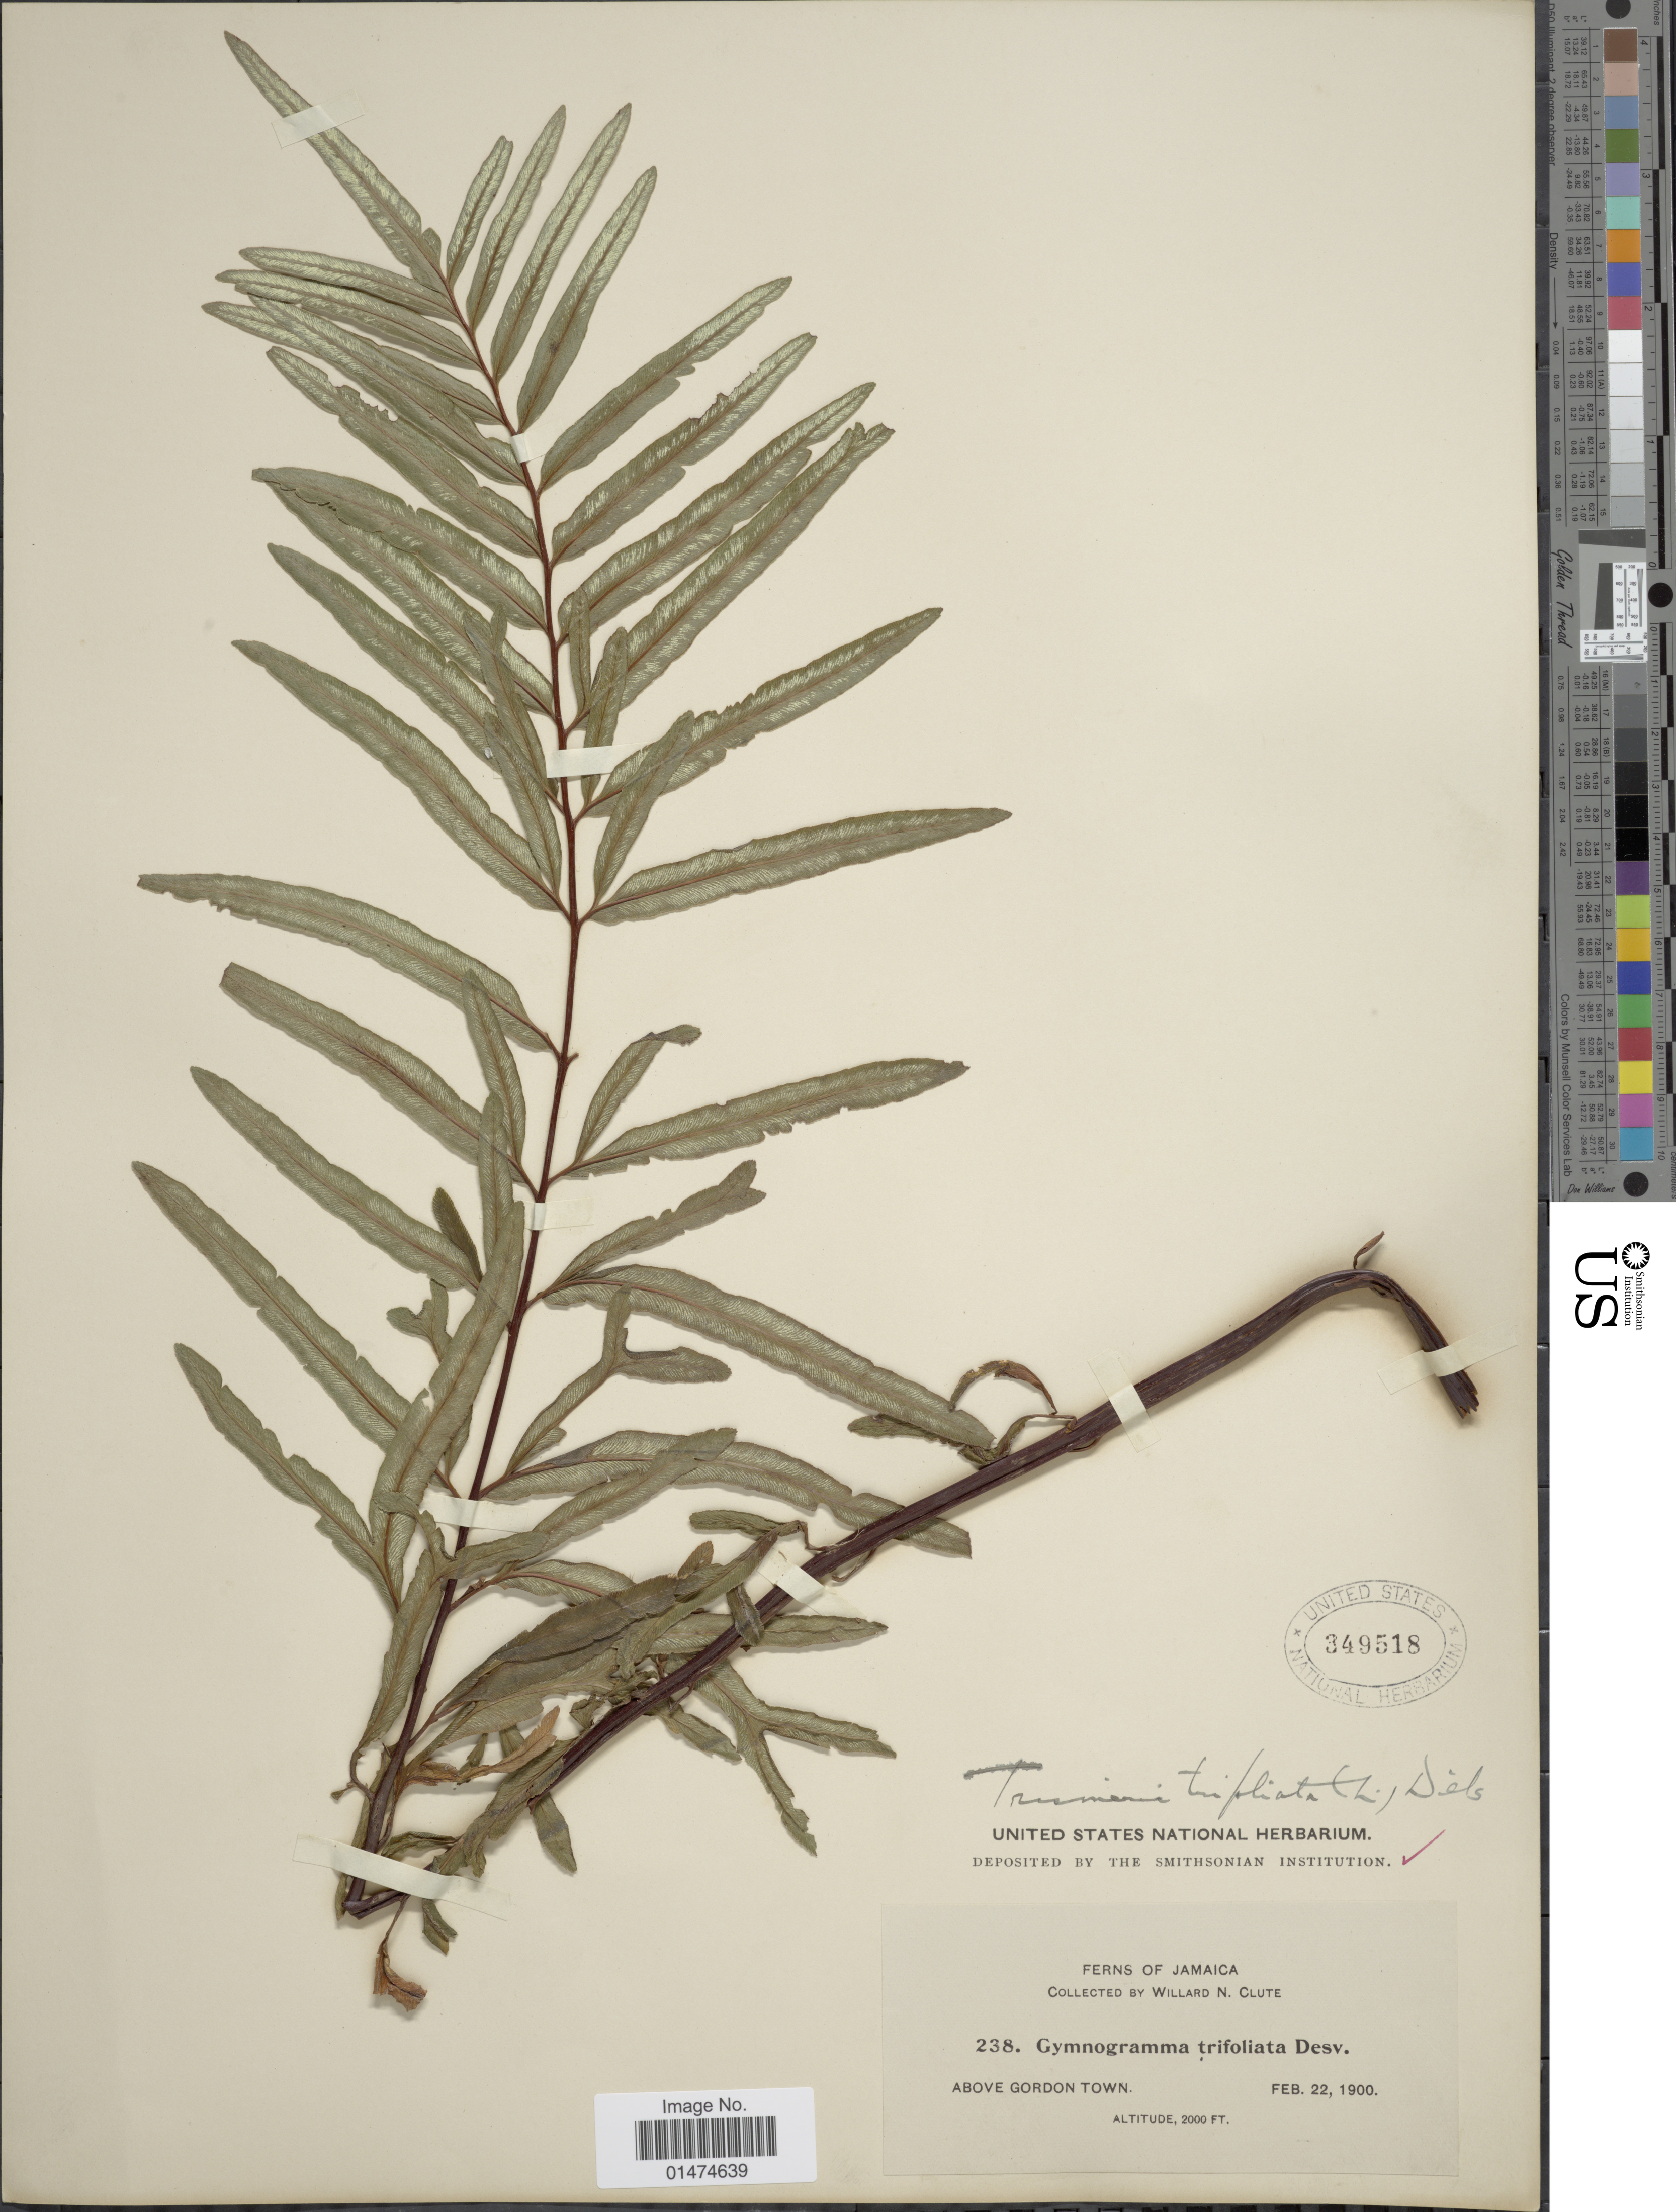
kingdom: Plantae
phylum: Tracheophyta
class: Polypodiopsida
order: Polypodiales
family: Pteridaceae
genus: Pityrogramma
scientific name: Pityrogramma trifoliata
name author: (L.) R.M. Tryon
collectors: W. N. Clute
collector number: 238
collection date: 1900-02-22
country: Jamaica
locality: Jamaica, above Gordo Town.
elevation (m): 610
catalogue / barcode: US 349518